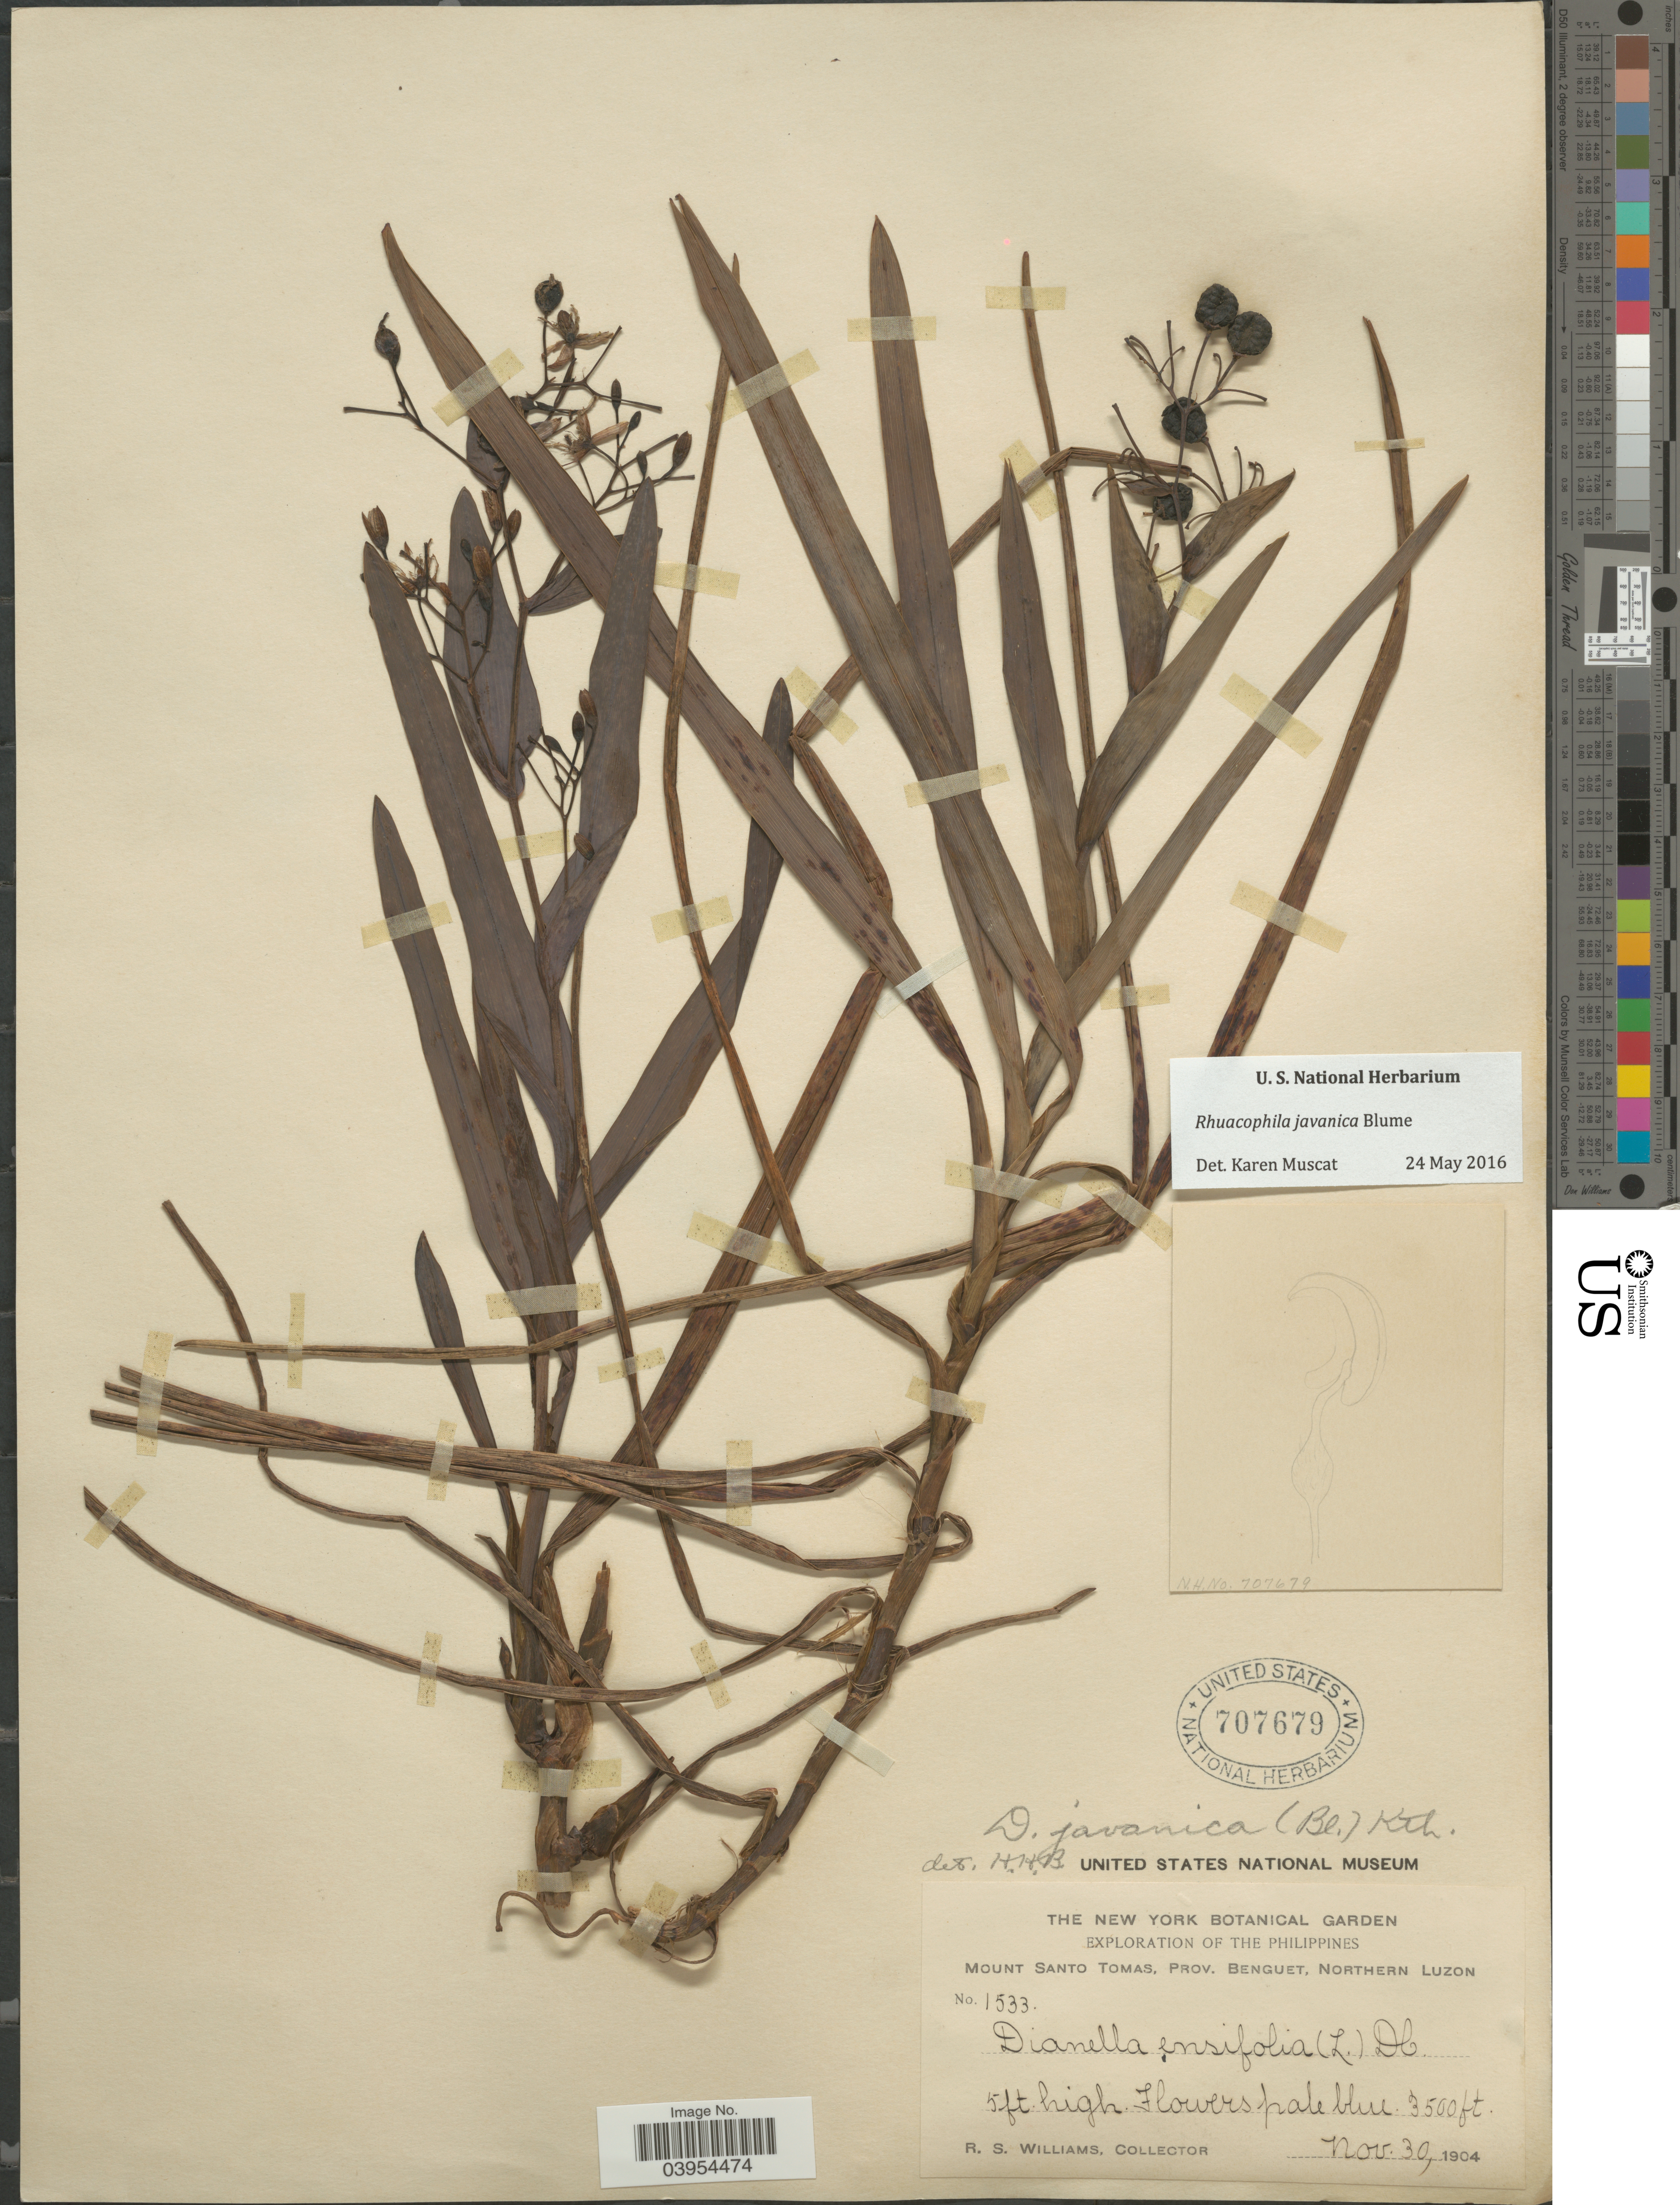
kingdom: Plantae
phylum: Tracheophyta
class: Liliopsida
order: Asparagales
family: Asphodelaceae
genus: Dianella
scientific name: Dianella javanica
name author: Blume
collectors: R. S. Williams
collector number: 1533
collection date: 1904-11-30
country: Philippines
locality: Mount Santo Tomas, Prov. Benguet, Northern Luzon.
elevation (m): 1067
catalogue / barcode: US 707679